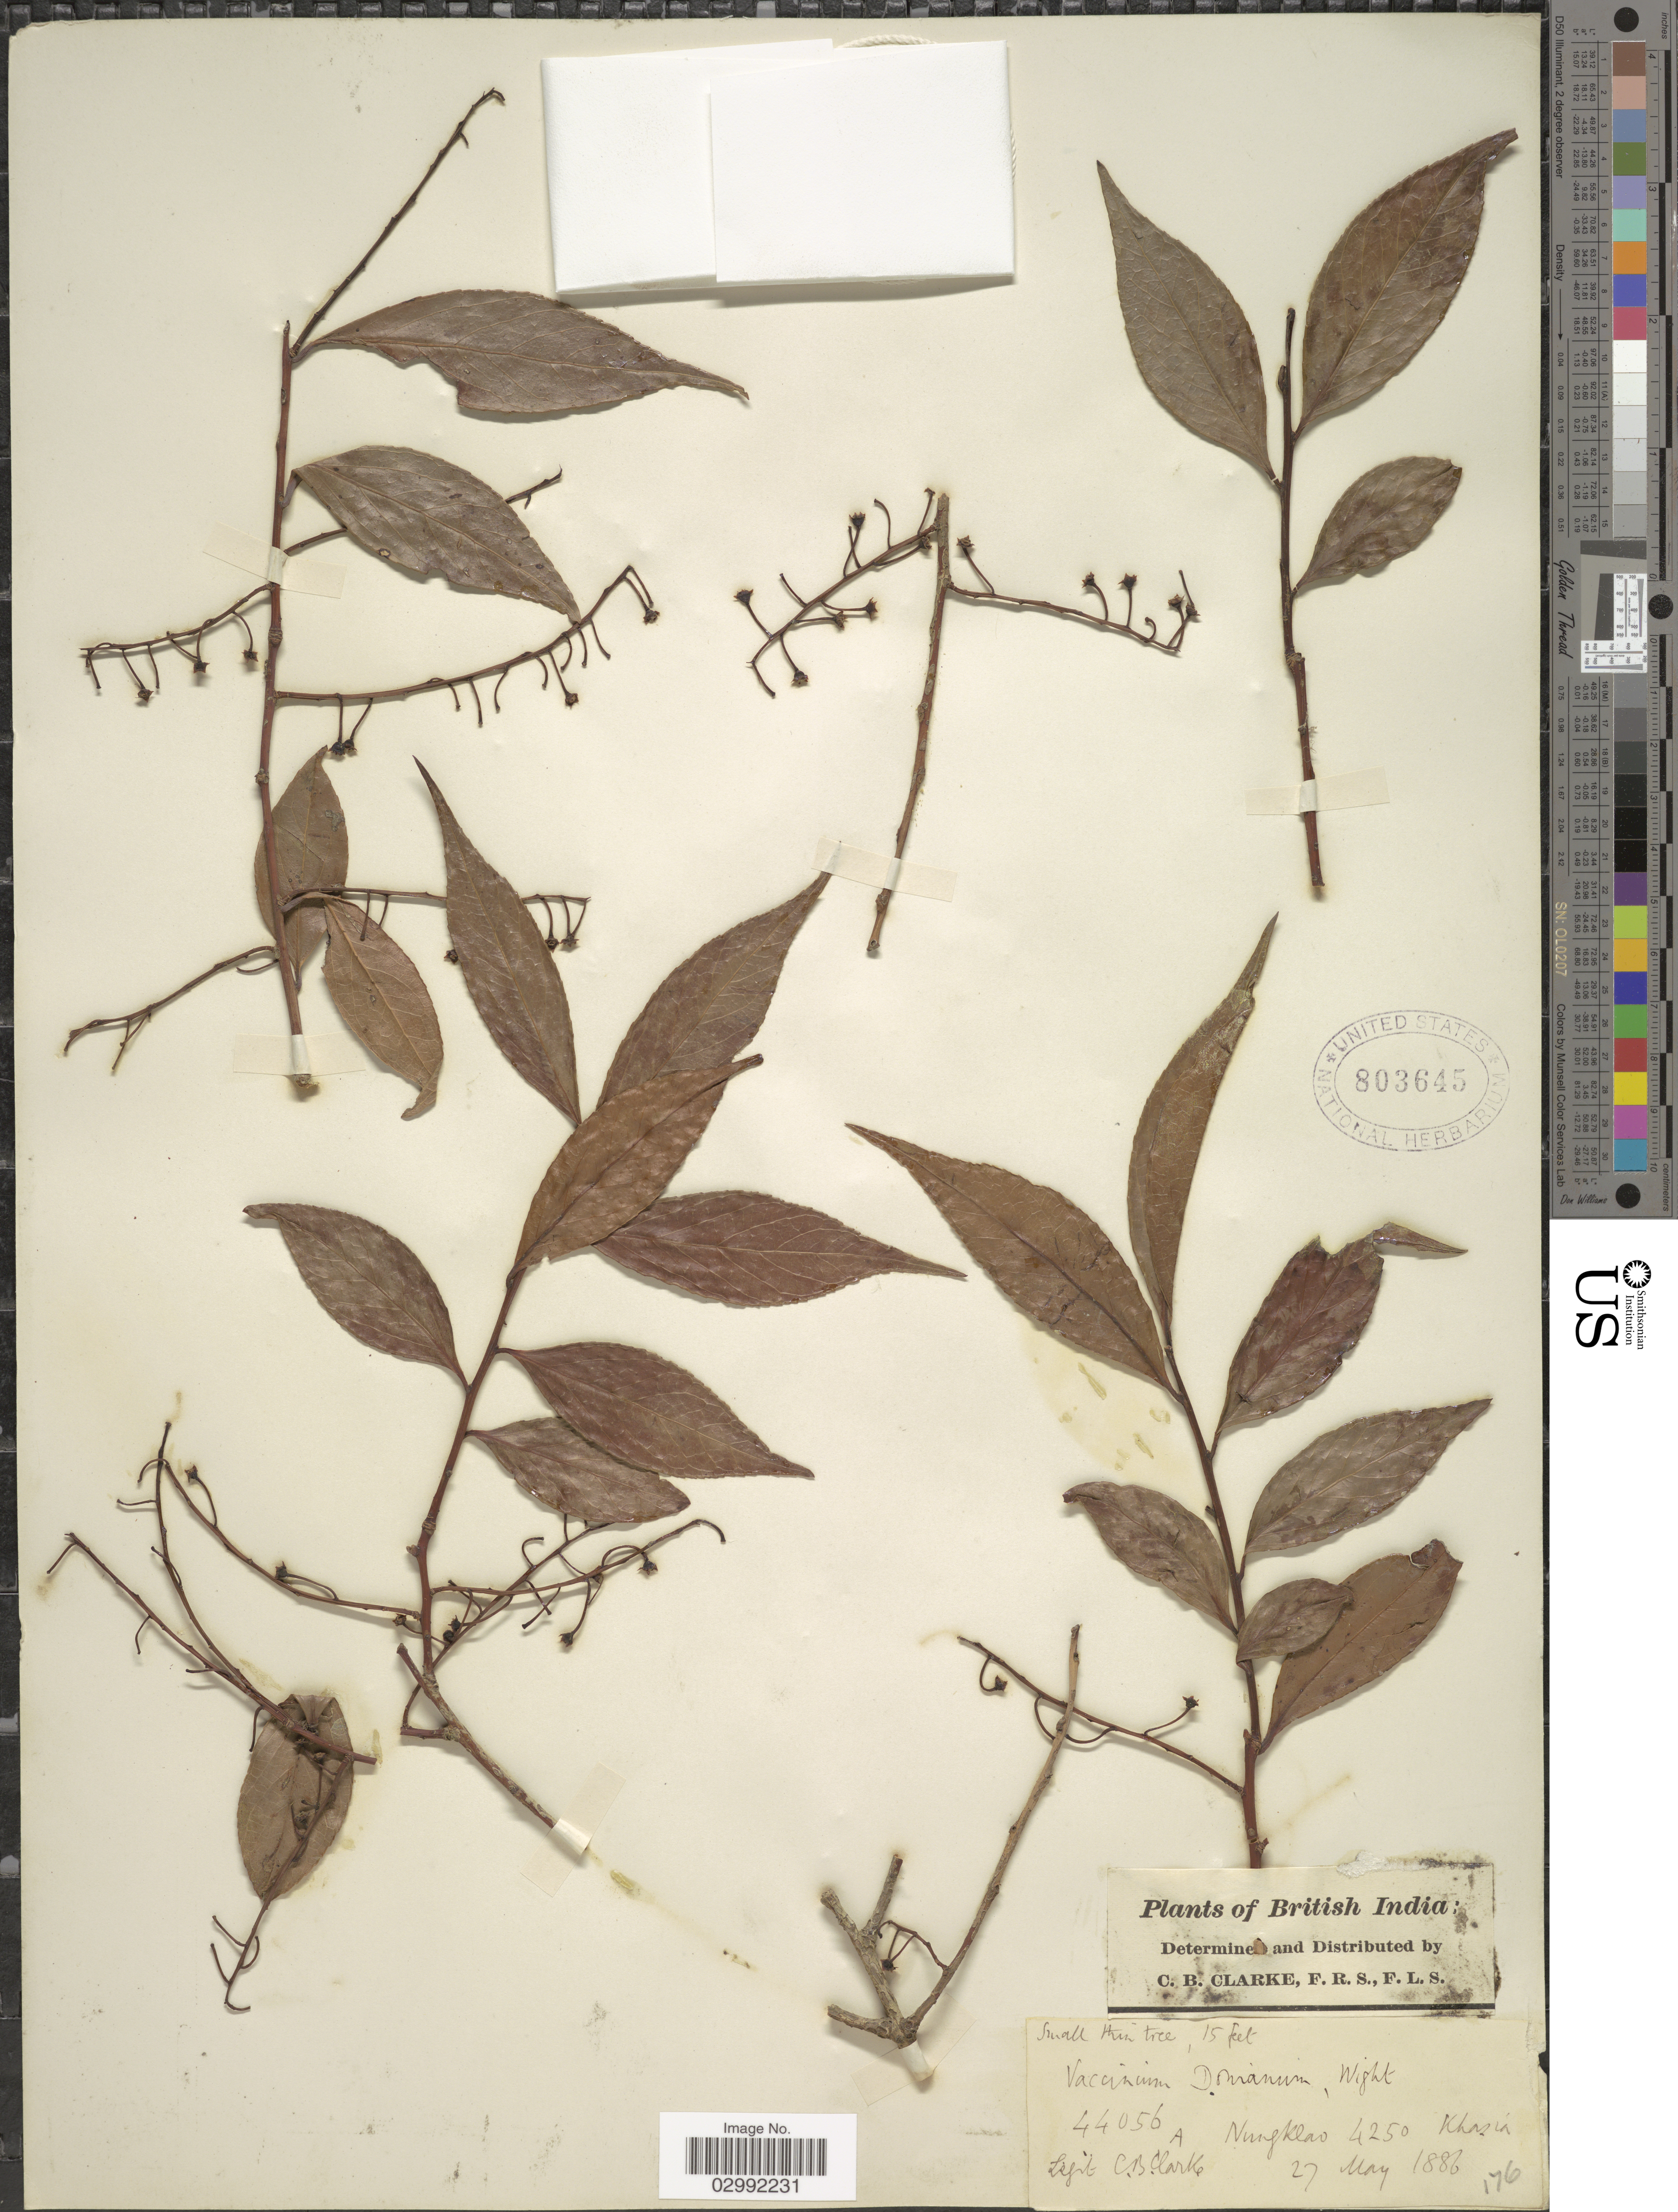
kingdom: Plantae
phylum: Tracheophyta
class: Magnoliopsida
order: Ericales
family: Ericaceae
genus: Vaccinium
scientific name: Vaccinium sprengelii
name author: (G. Don) Sleumer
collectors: C. B. Clarke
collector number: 44056A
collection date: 1886-05-27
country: India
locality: British India. Nungklao. Khasia.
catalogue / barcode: US 803645